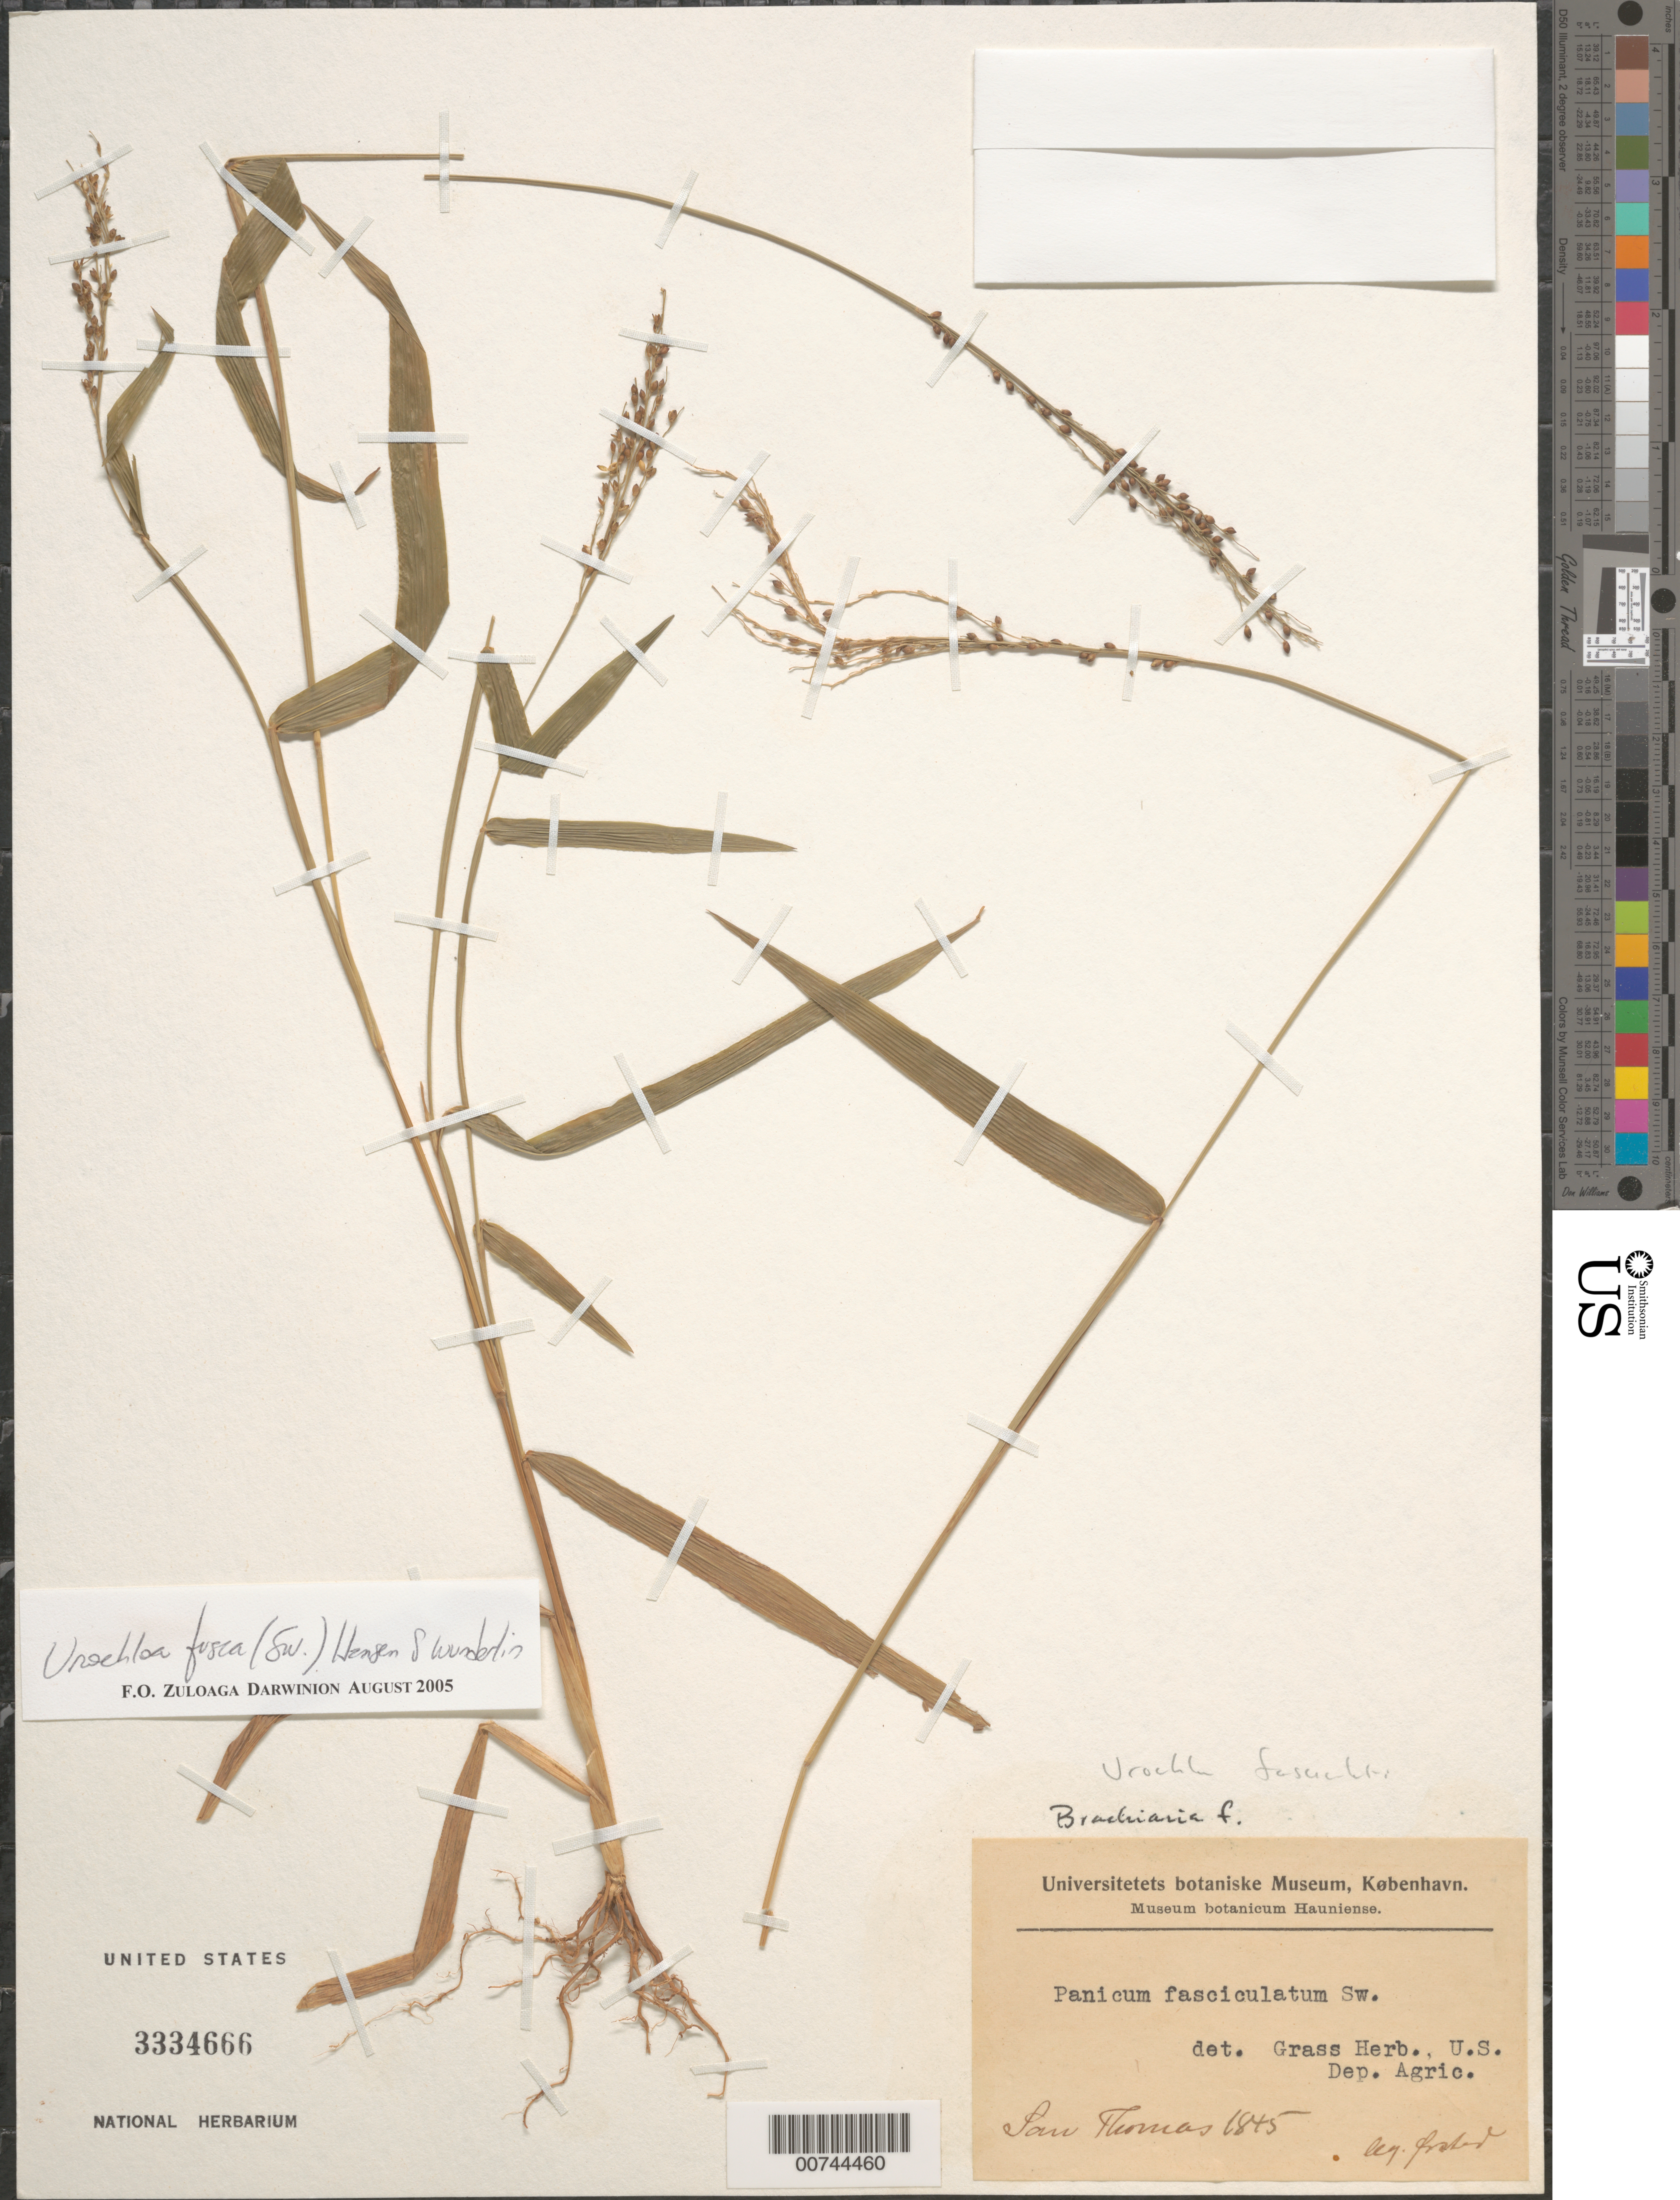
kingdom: Plantae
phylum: Tracheophyta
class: Liliopsida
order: Poales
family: Poaceae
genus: Urochloa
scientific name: Urochloa fusca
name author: (Sw.) B.F. Hansen & Wunderlin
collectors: A. S. Oersted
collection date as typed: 1845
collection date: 1845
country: U.S. Virgin Islands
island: St. Thomas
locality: St. Thomas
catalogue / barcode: US 3334666